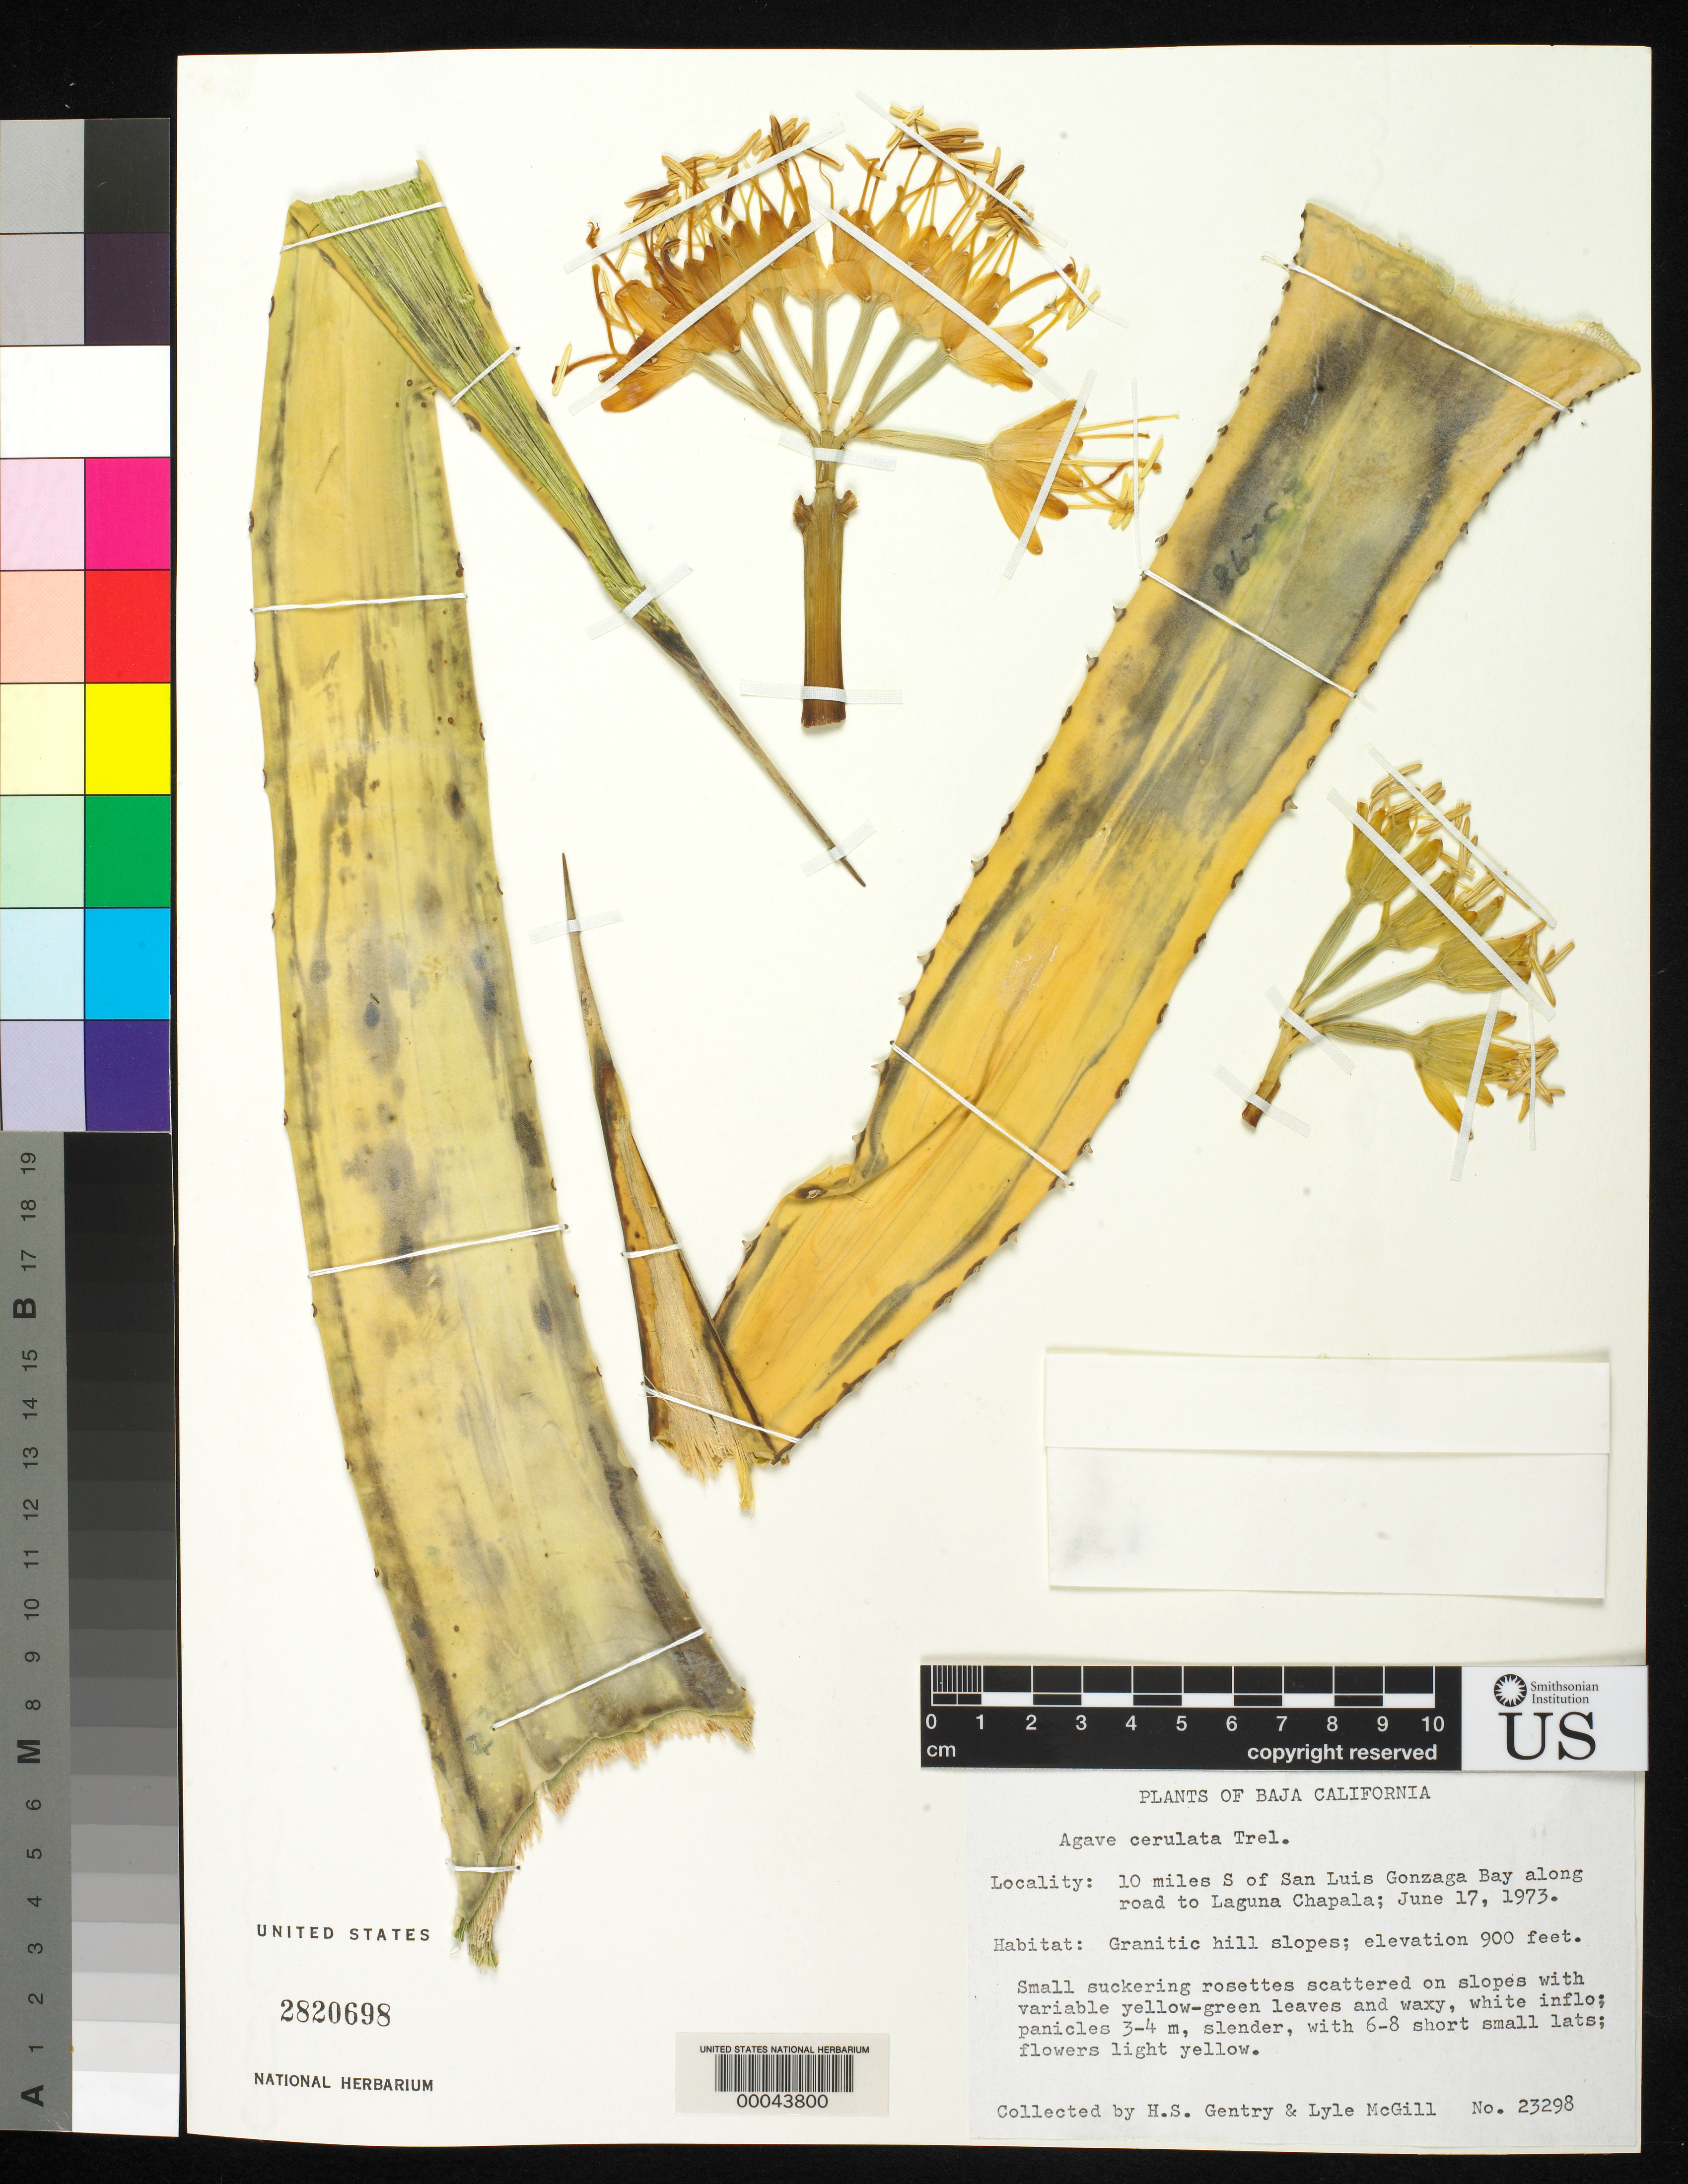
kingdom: Plantae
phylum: Tracheophyta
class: Liliopsida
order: Asparagales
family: Asparagaceae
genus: Agave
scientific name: Agave cerulata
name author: Trel.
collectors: H. S. Gentry & L. Mcgill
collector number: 23298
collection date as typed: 17 Jun 1973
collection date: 1973-06-17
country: Mexico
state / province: Baja California Norte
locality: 10 mi S of San Luis Gonzaga Bay along road to Laguna Chapala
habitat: Granitic hill slopes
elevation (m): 274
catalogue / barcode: US 2820698